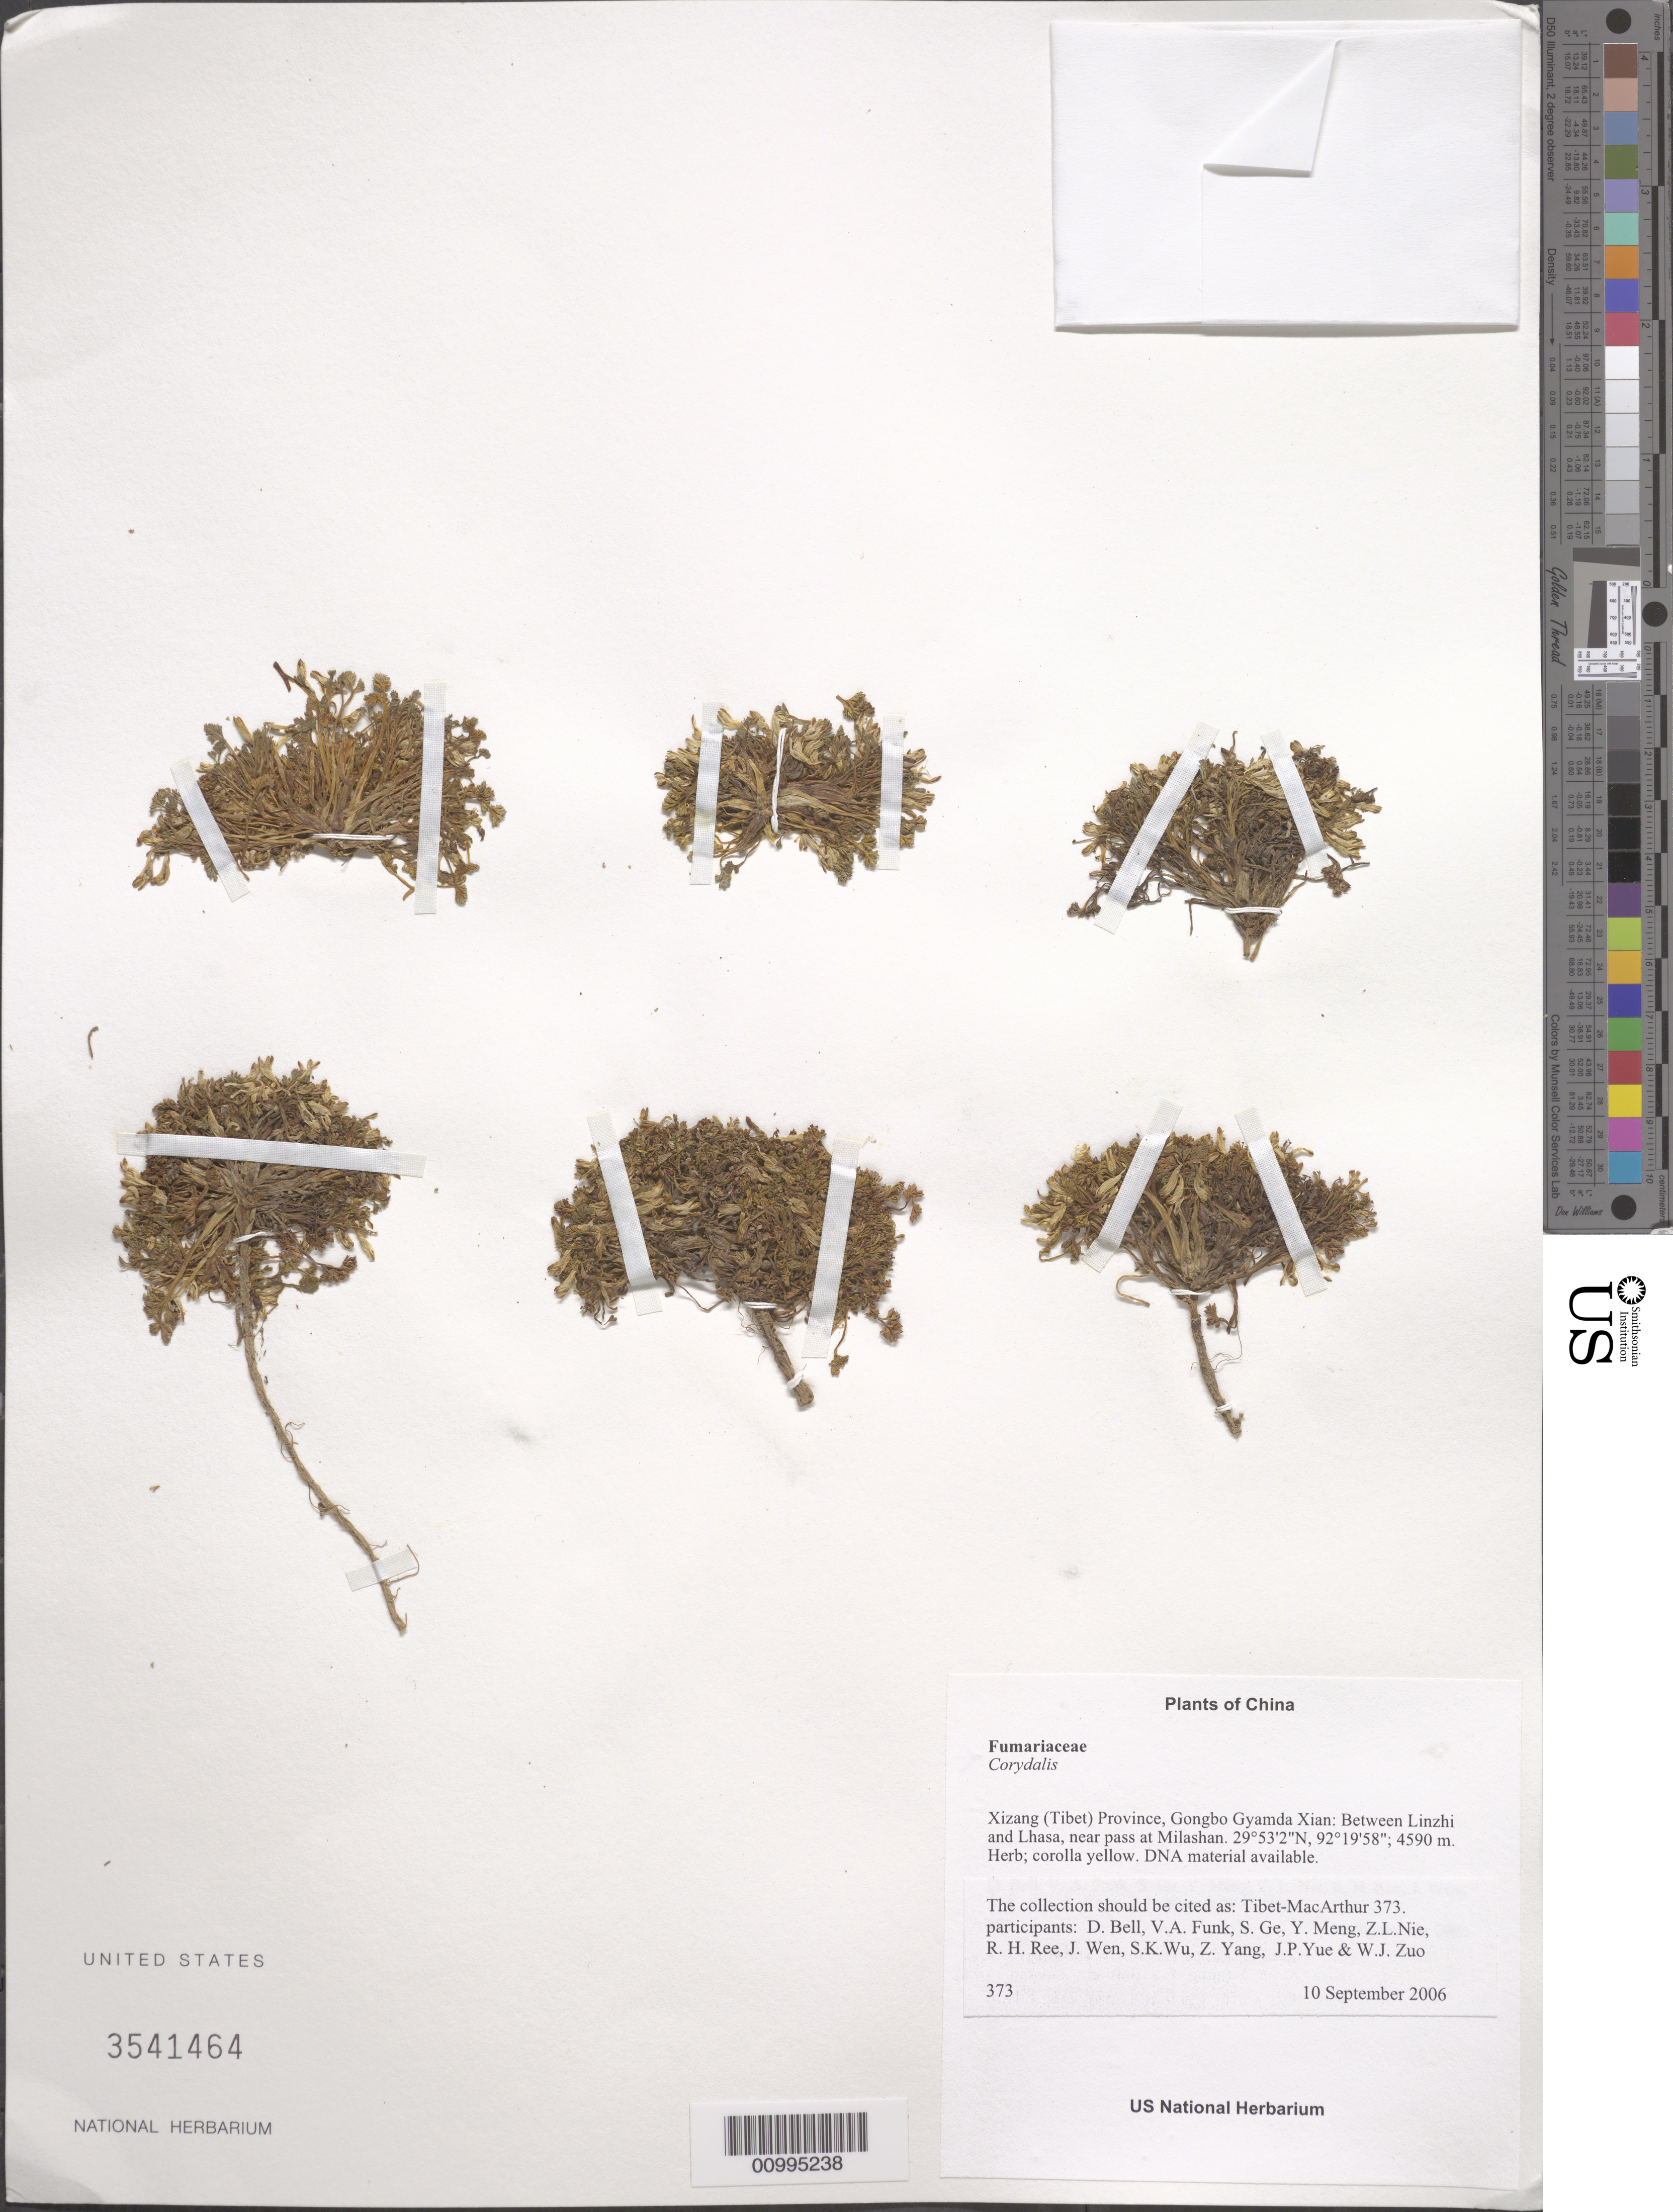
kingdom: Plantae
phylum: Tracheophyta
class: Magnoliopsida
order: Ranunculales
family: Papaveraceae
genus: Corydalis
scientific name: Corydalis sp.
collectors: Tibet-MacArthur, D. A. Bell, V. Funk, S. Ge, Y. Meng, Z. Nie, R. Ree, J. Wen, S. K. Wu, Z. Yang, J. Yue & W. Zuo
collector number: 373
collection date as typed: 10 Sep 2006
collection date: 2006-09-10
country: China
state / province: Xizang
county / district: Gongbo Gyamda Xian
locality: Between Linzhi and Lhasa, near pass at Milashan.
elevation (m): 4590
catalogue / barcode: US 3541464